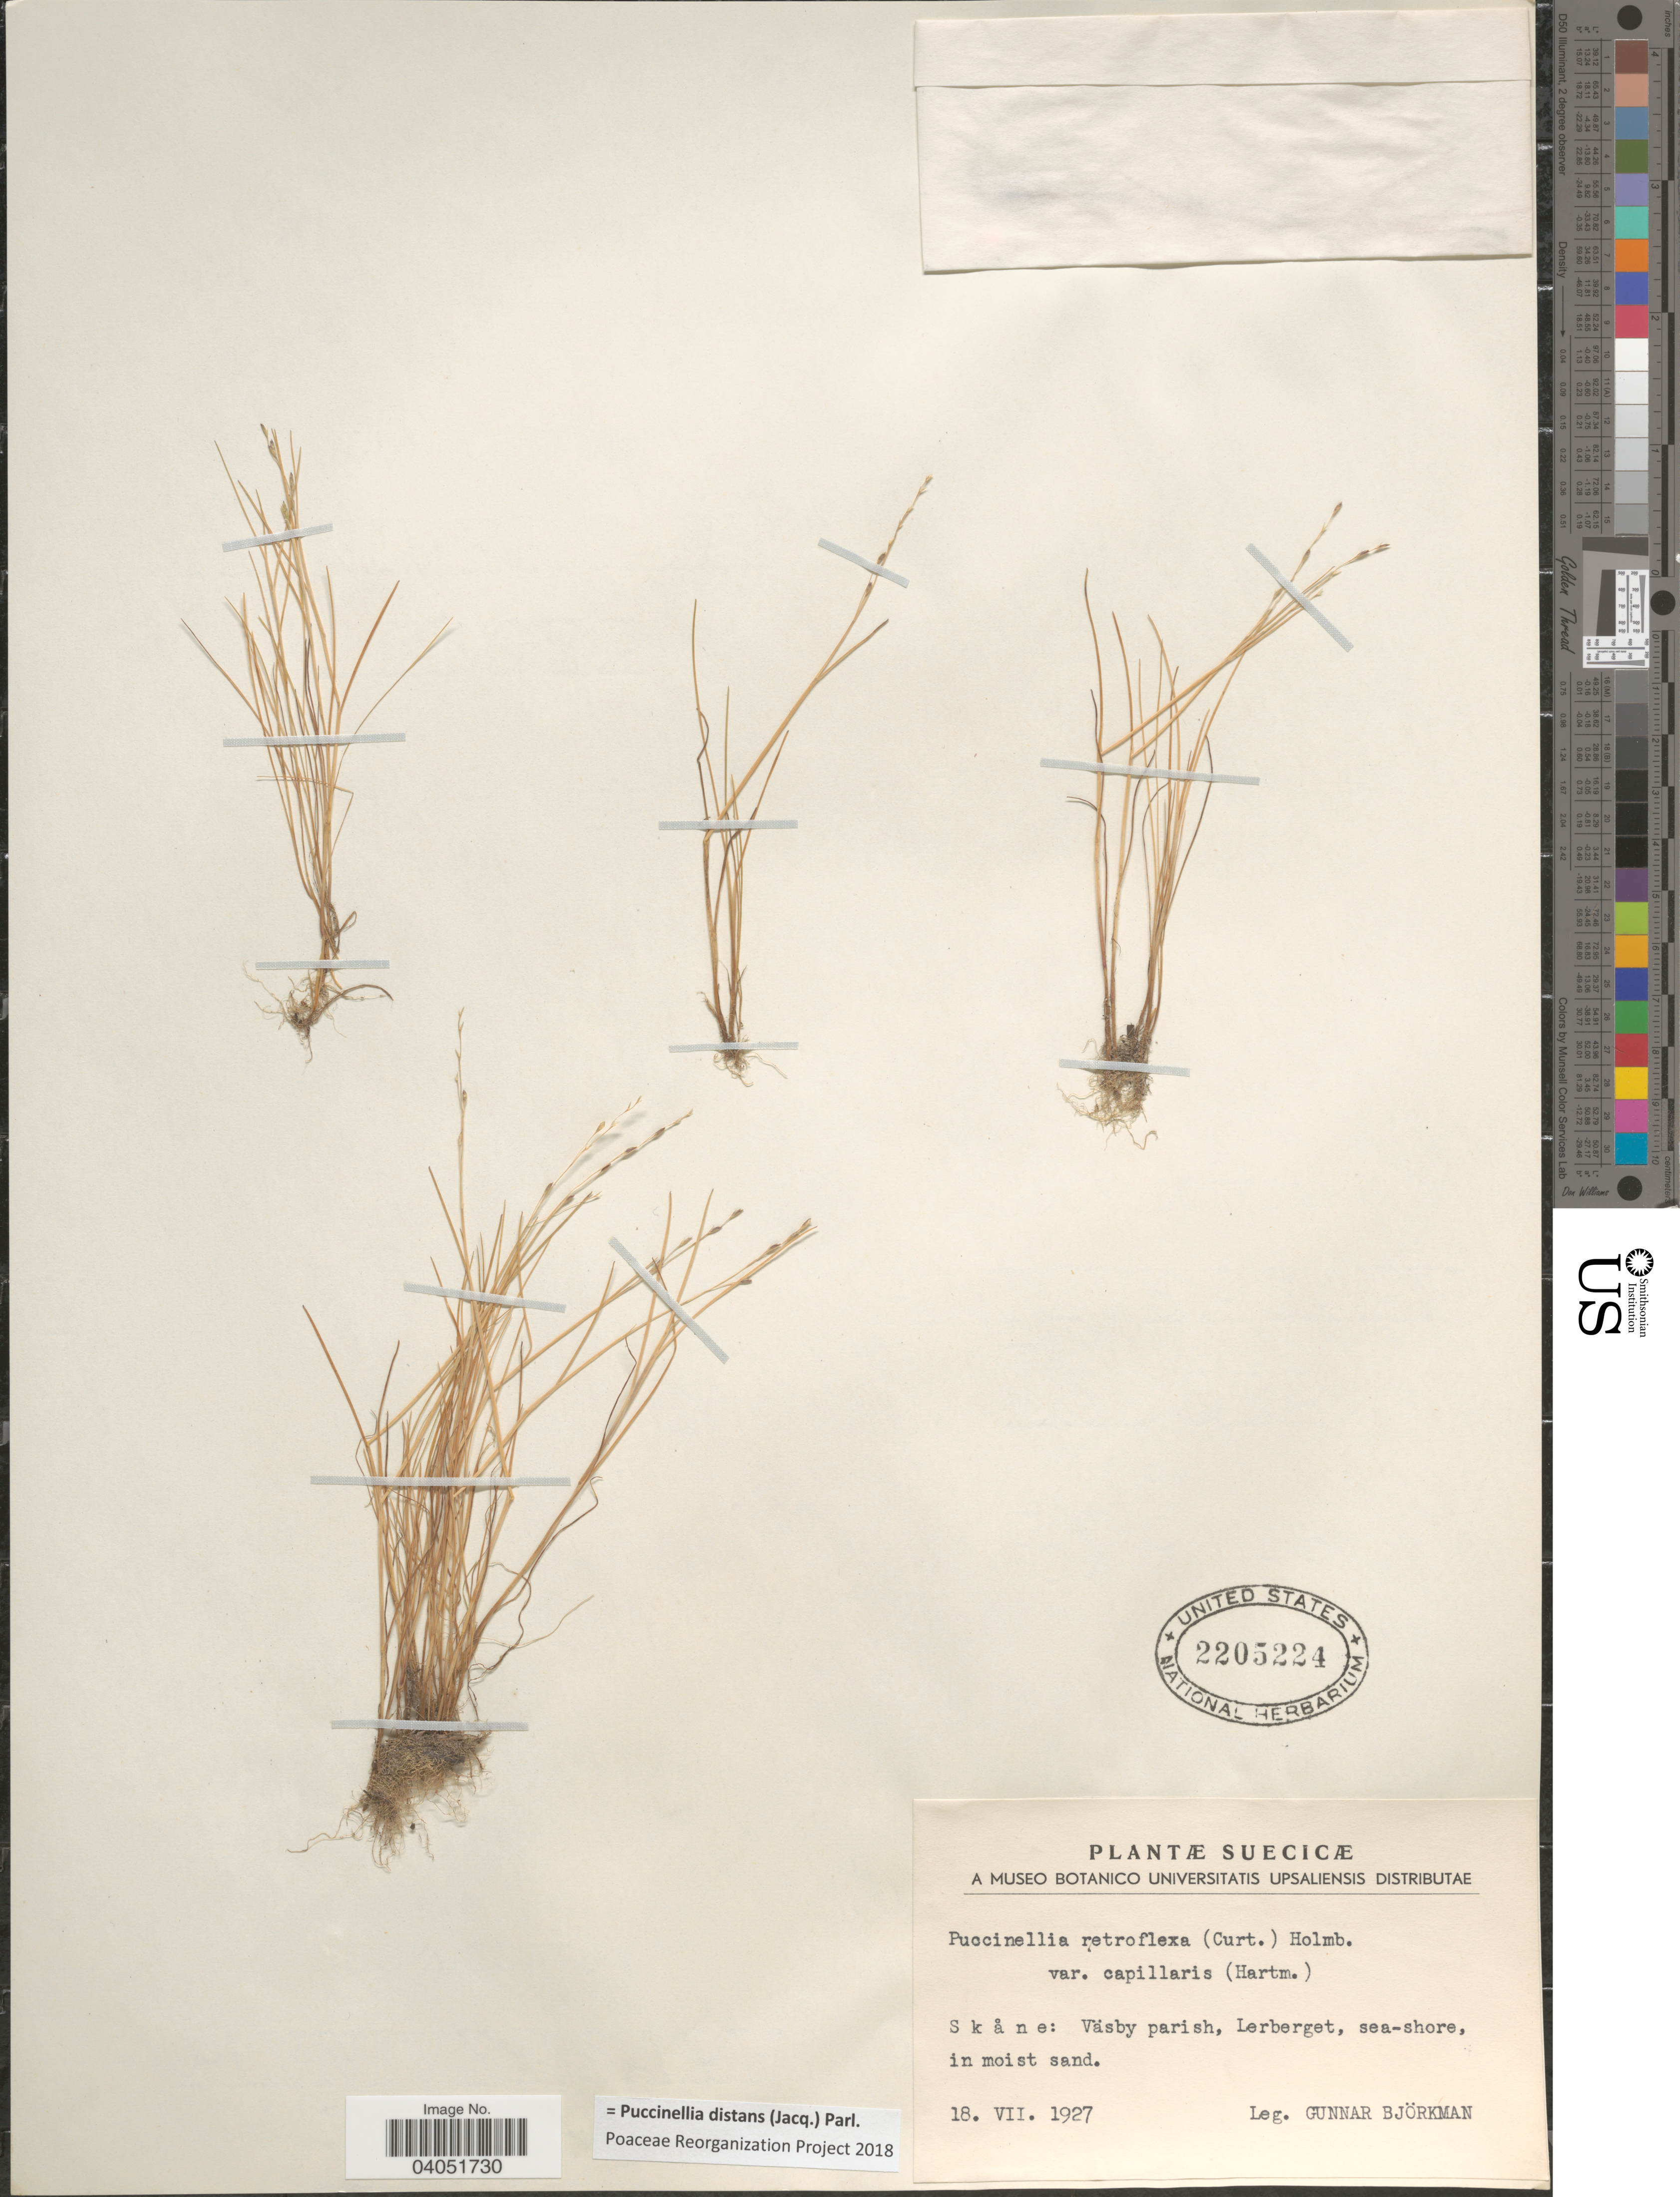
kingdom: Plantae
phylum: Tracheophyta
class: Liliopsida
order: Poales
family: Poaceae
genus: Puccinellia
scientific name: Puccinellia distans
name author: (Jacq.) Parl.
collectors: G. Bjorkman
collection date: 1927-07-18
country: Sweden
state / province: Skåne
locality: Suecicæ. Väsby parish, Lerberget, sea-shore.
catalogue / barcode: US 2205224